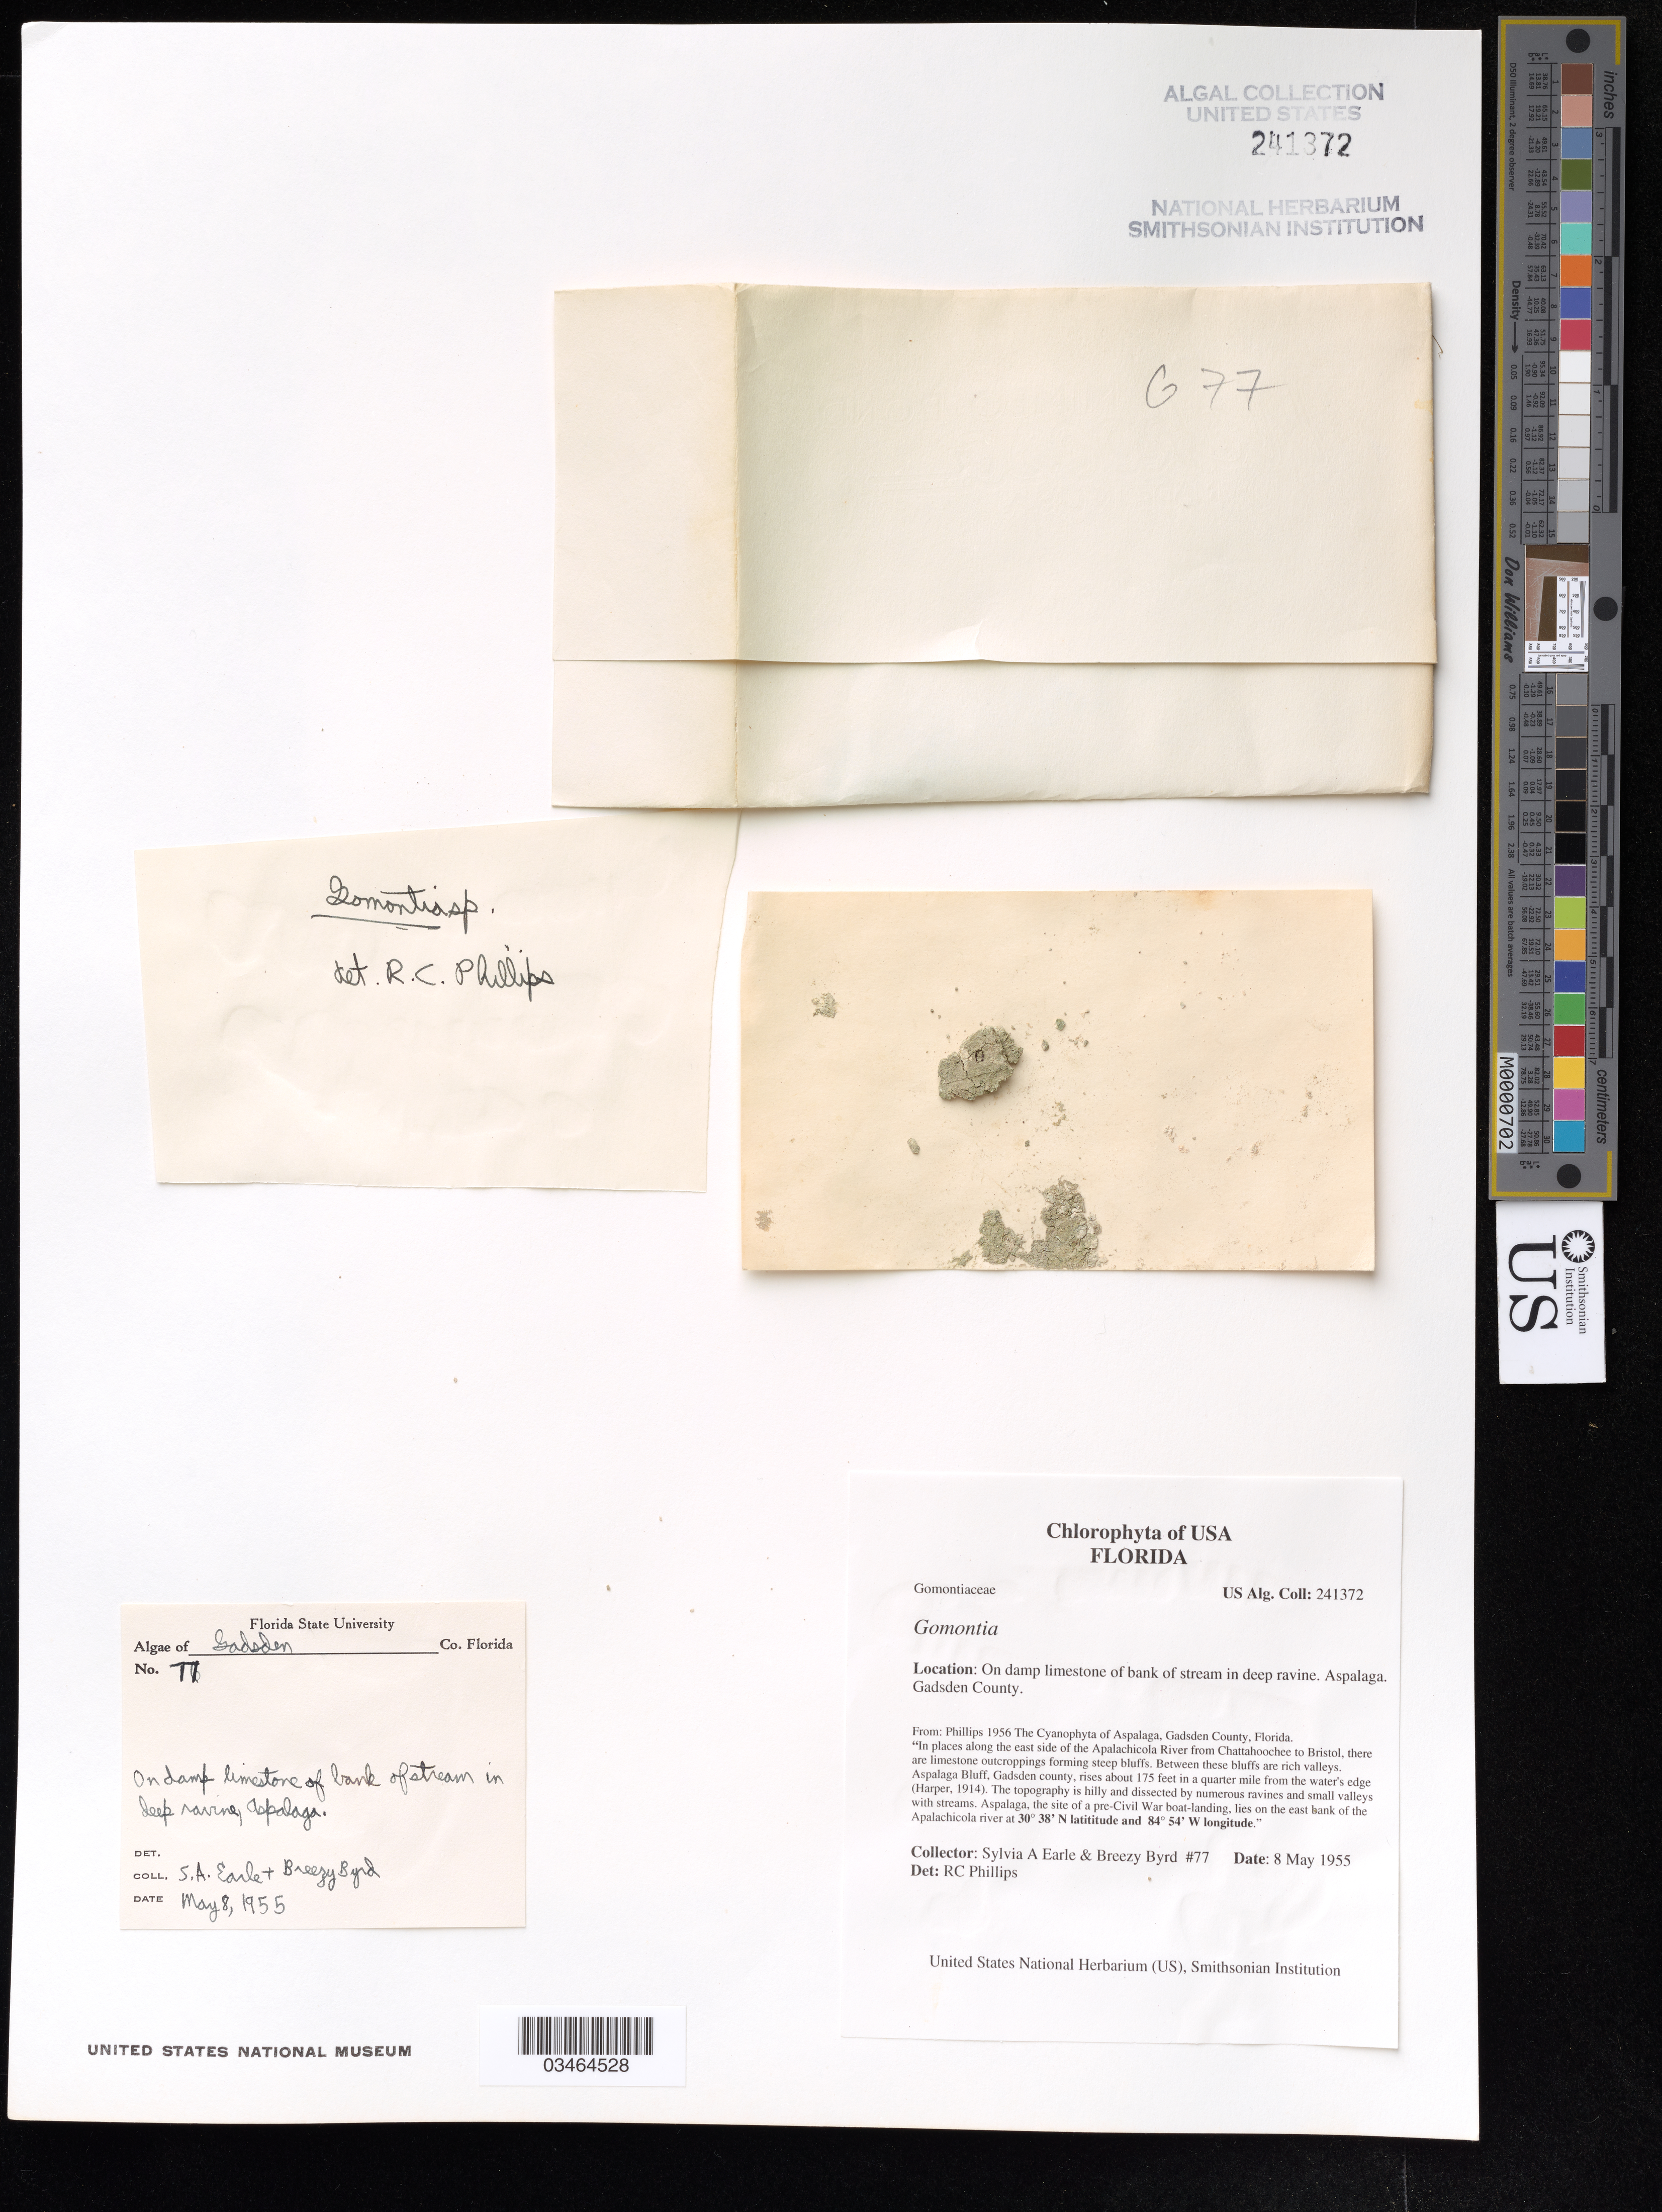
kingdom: Plantae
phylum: Chlorophyta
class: Ulvophyceae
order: Ulotrichales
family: Gomontiaceae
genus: Gomontia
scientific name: Gomontia sp.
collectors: S. A. Earle & B. Byrd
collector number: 77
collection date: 1955-05-08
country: United States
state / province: Florida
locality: On damp limestone of bank of stream in deep ravine Aspalaga. Gadsden County.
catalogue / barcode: US 241372